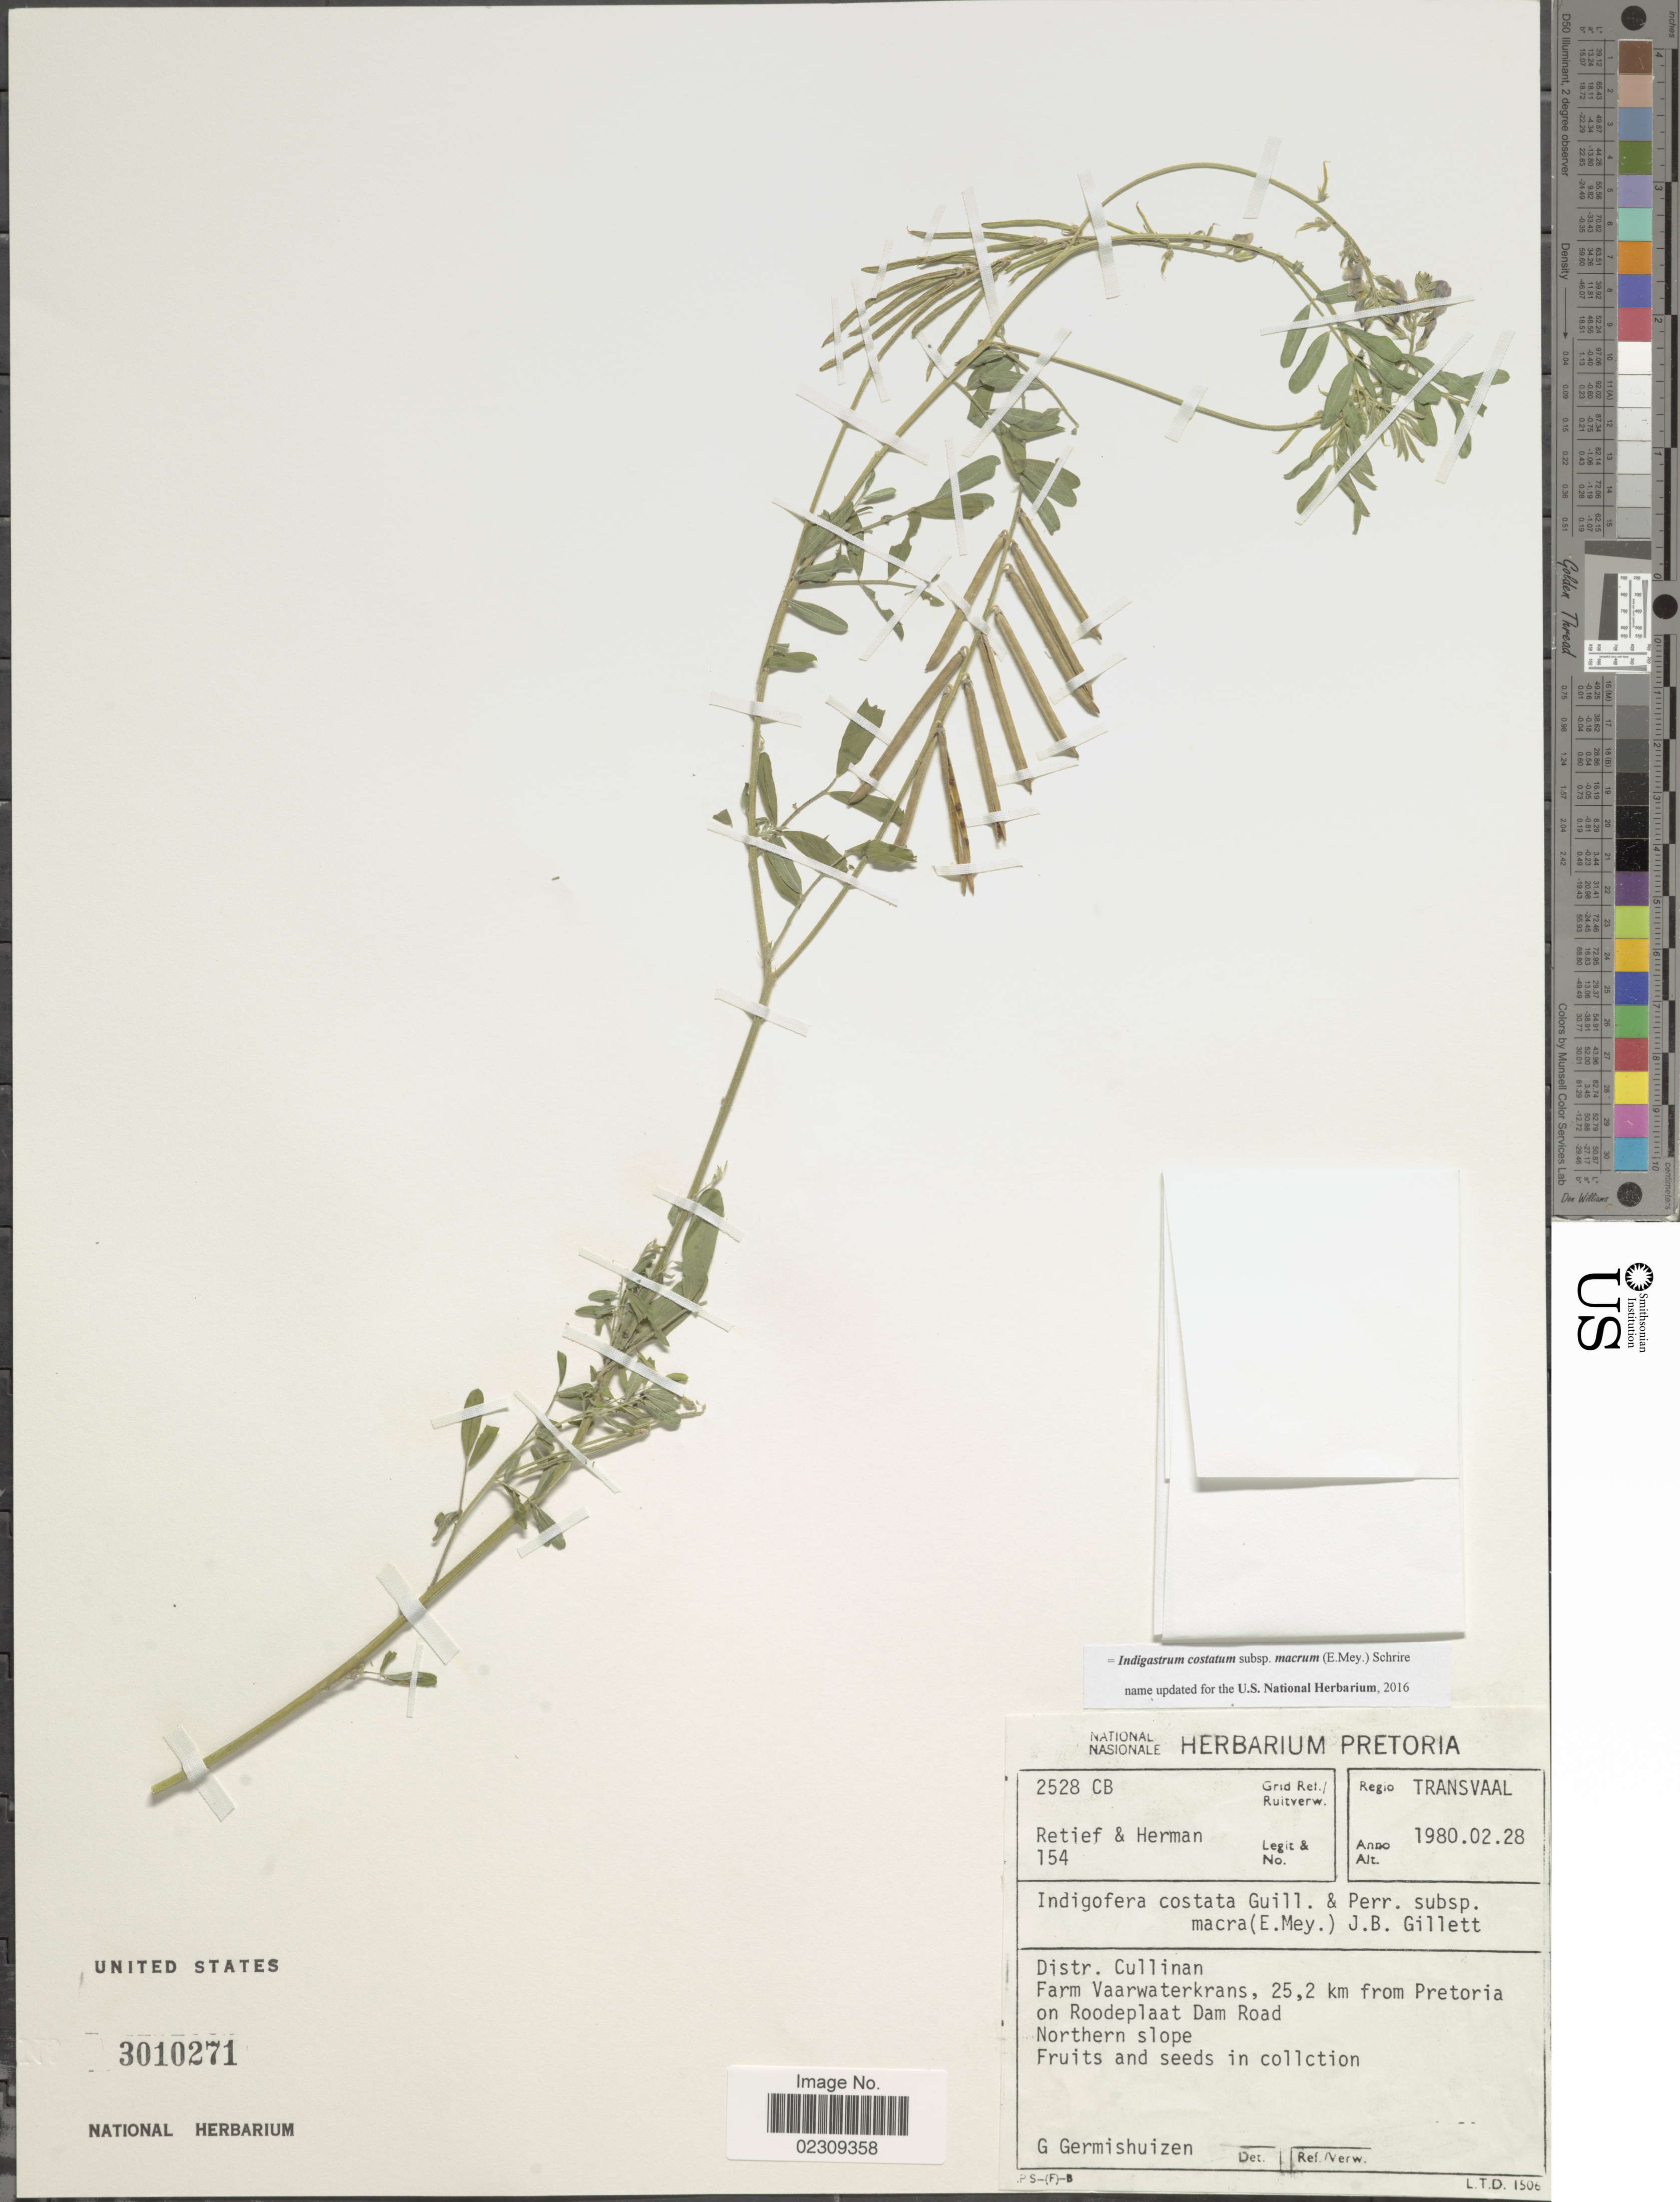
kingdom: Plantae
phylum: Tracheophyta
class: Magnoliopsida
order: Fabales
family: Fabaceae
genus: Indigastrum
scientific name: Indigastrum costatum subsp. macrum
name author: (E. Mey.) Schrire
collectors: -. Retief & -. Herman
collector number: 154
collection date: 1980-02-28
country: South Africa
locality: Transvaal, Distr. Cullinan, Farm Vaarwaterkrans, 25.2 km from Pretoria on Roodeplaat Dam Road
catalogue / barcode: US 3010271